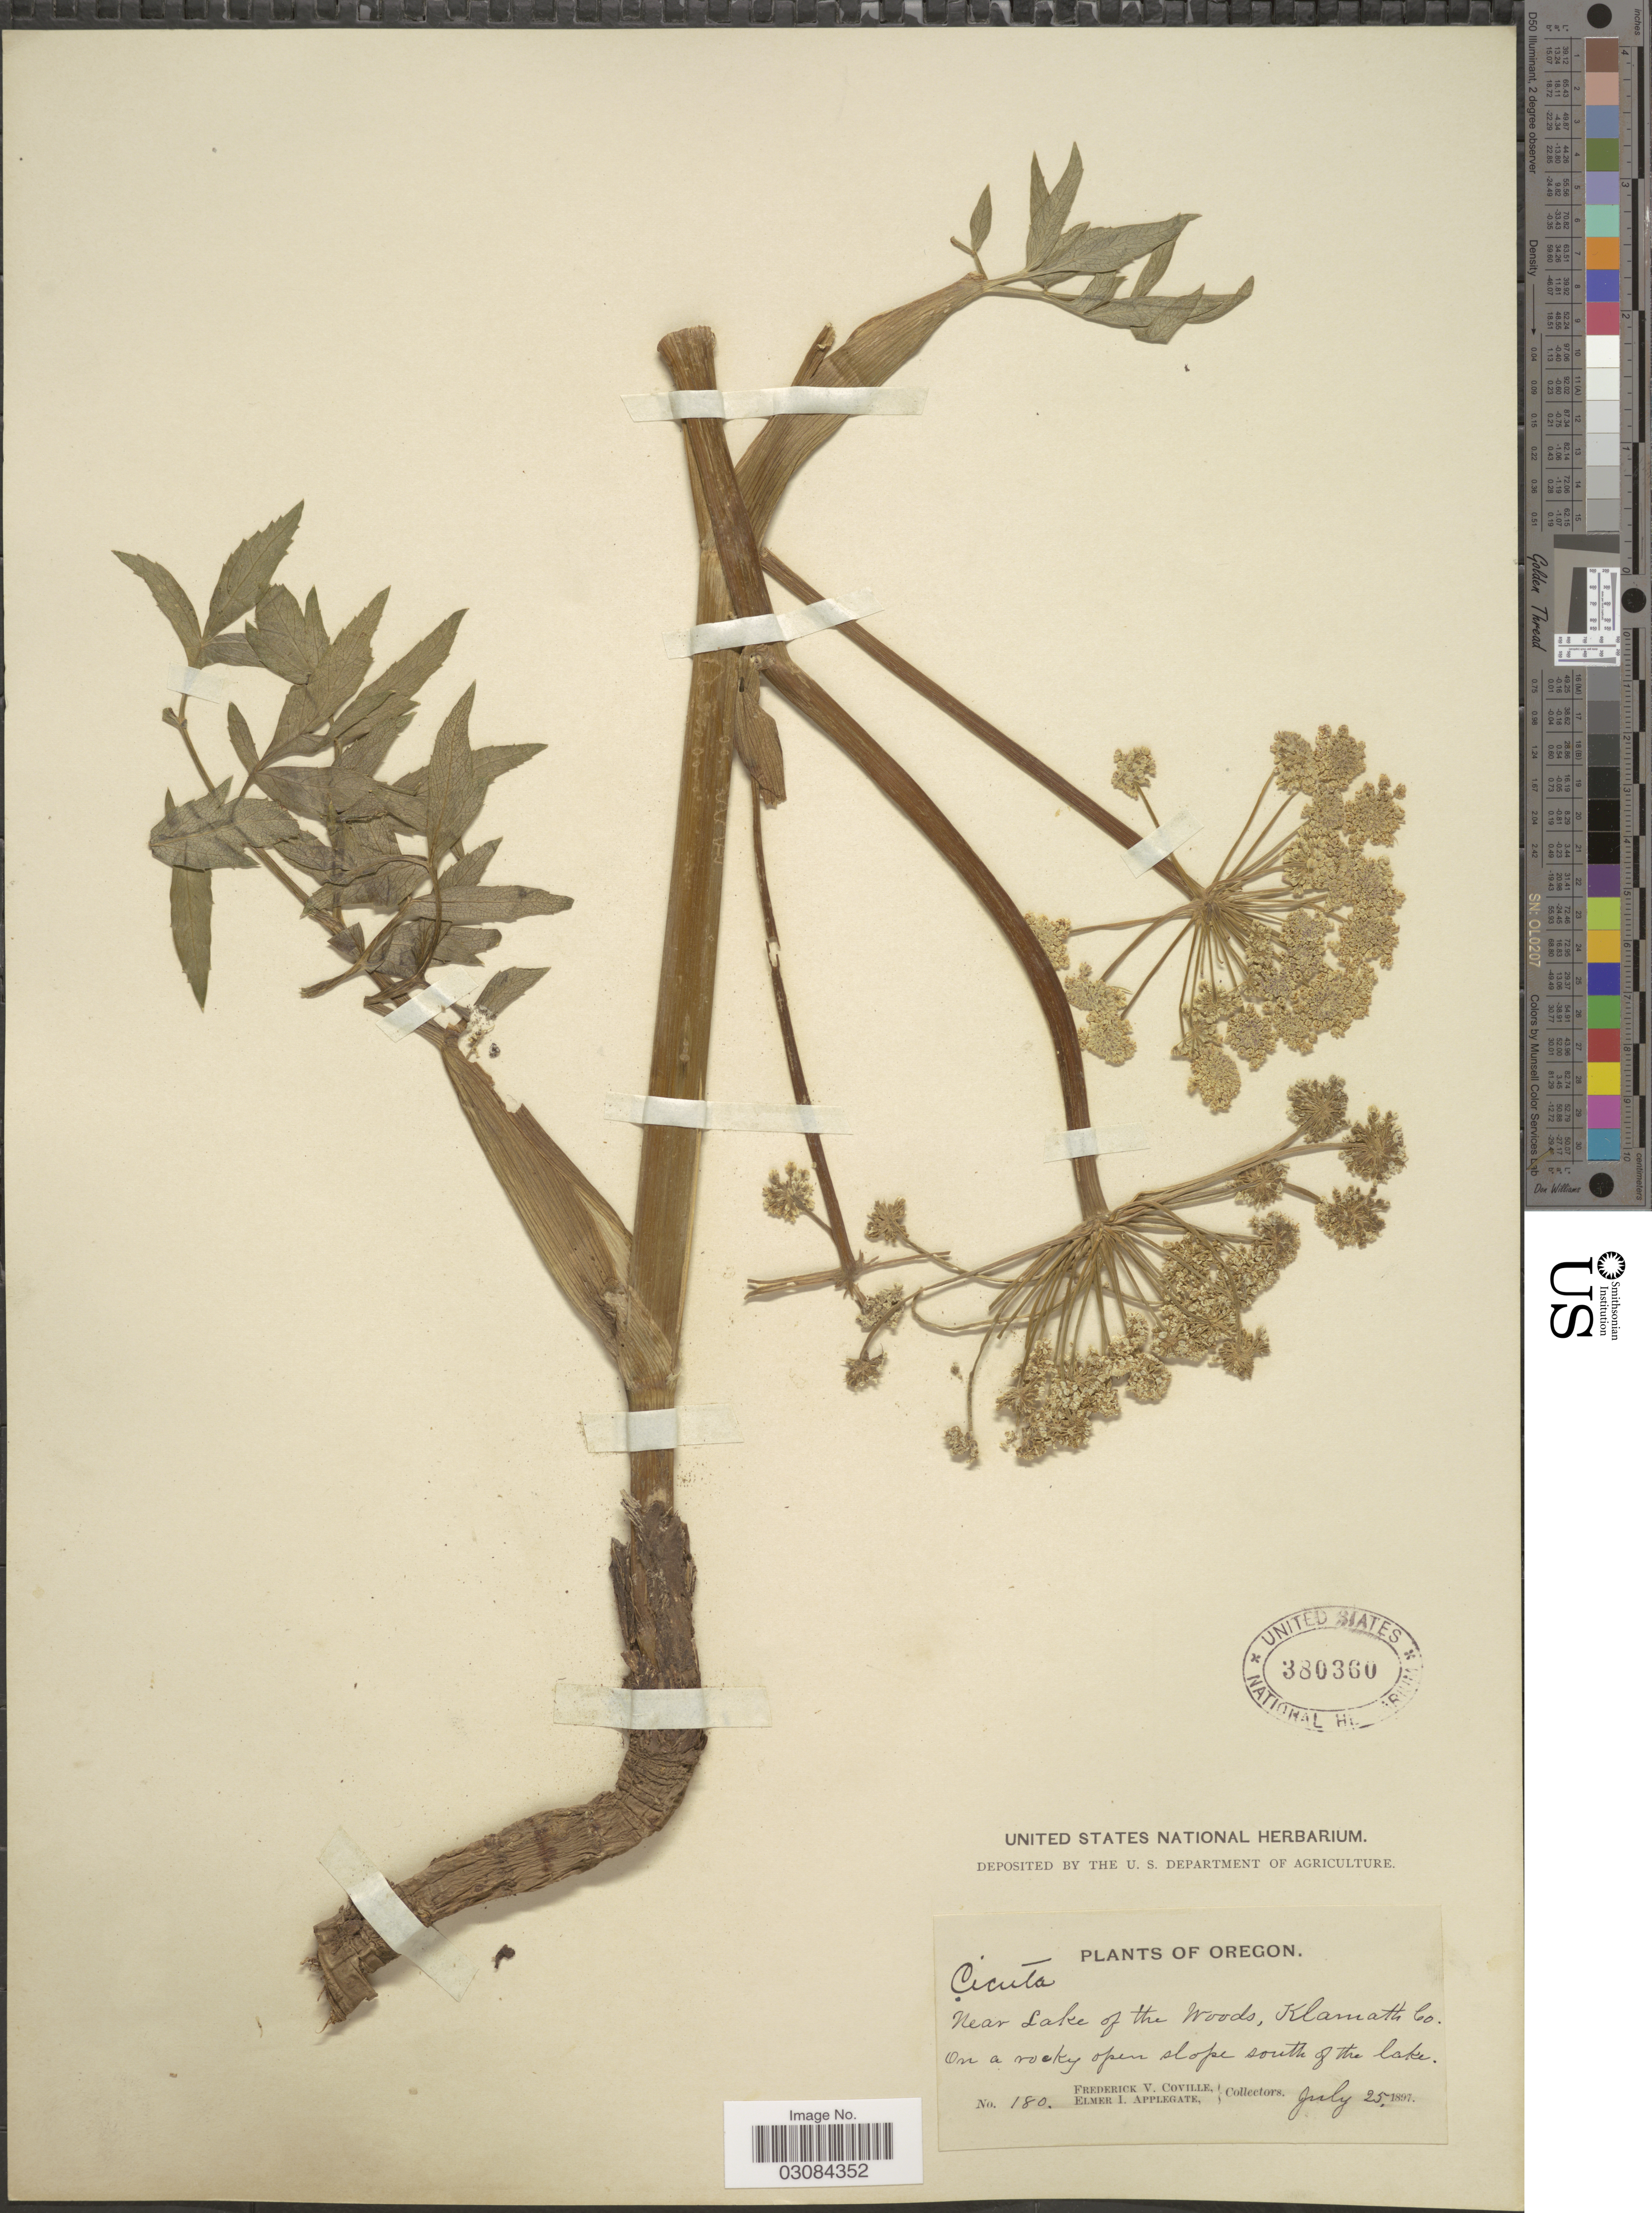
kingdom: Plantae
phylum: Tracheophyta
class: Magnoliopsida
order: Apiales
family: Apiaceae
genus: Cicuta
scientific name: Cicuta douglasii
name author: (DC.) J.M. Coult. & Rose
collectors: F. V. Coville & E. I. Applegate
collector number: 180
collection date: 1897-07-25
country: United States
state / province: Oregon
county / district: Klamath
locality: Near Lake of the Woods, Klamath Co. On a rocky open slope south of the lake.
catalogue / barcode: US 380360